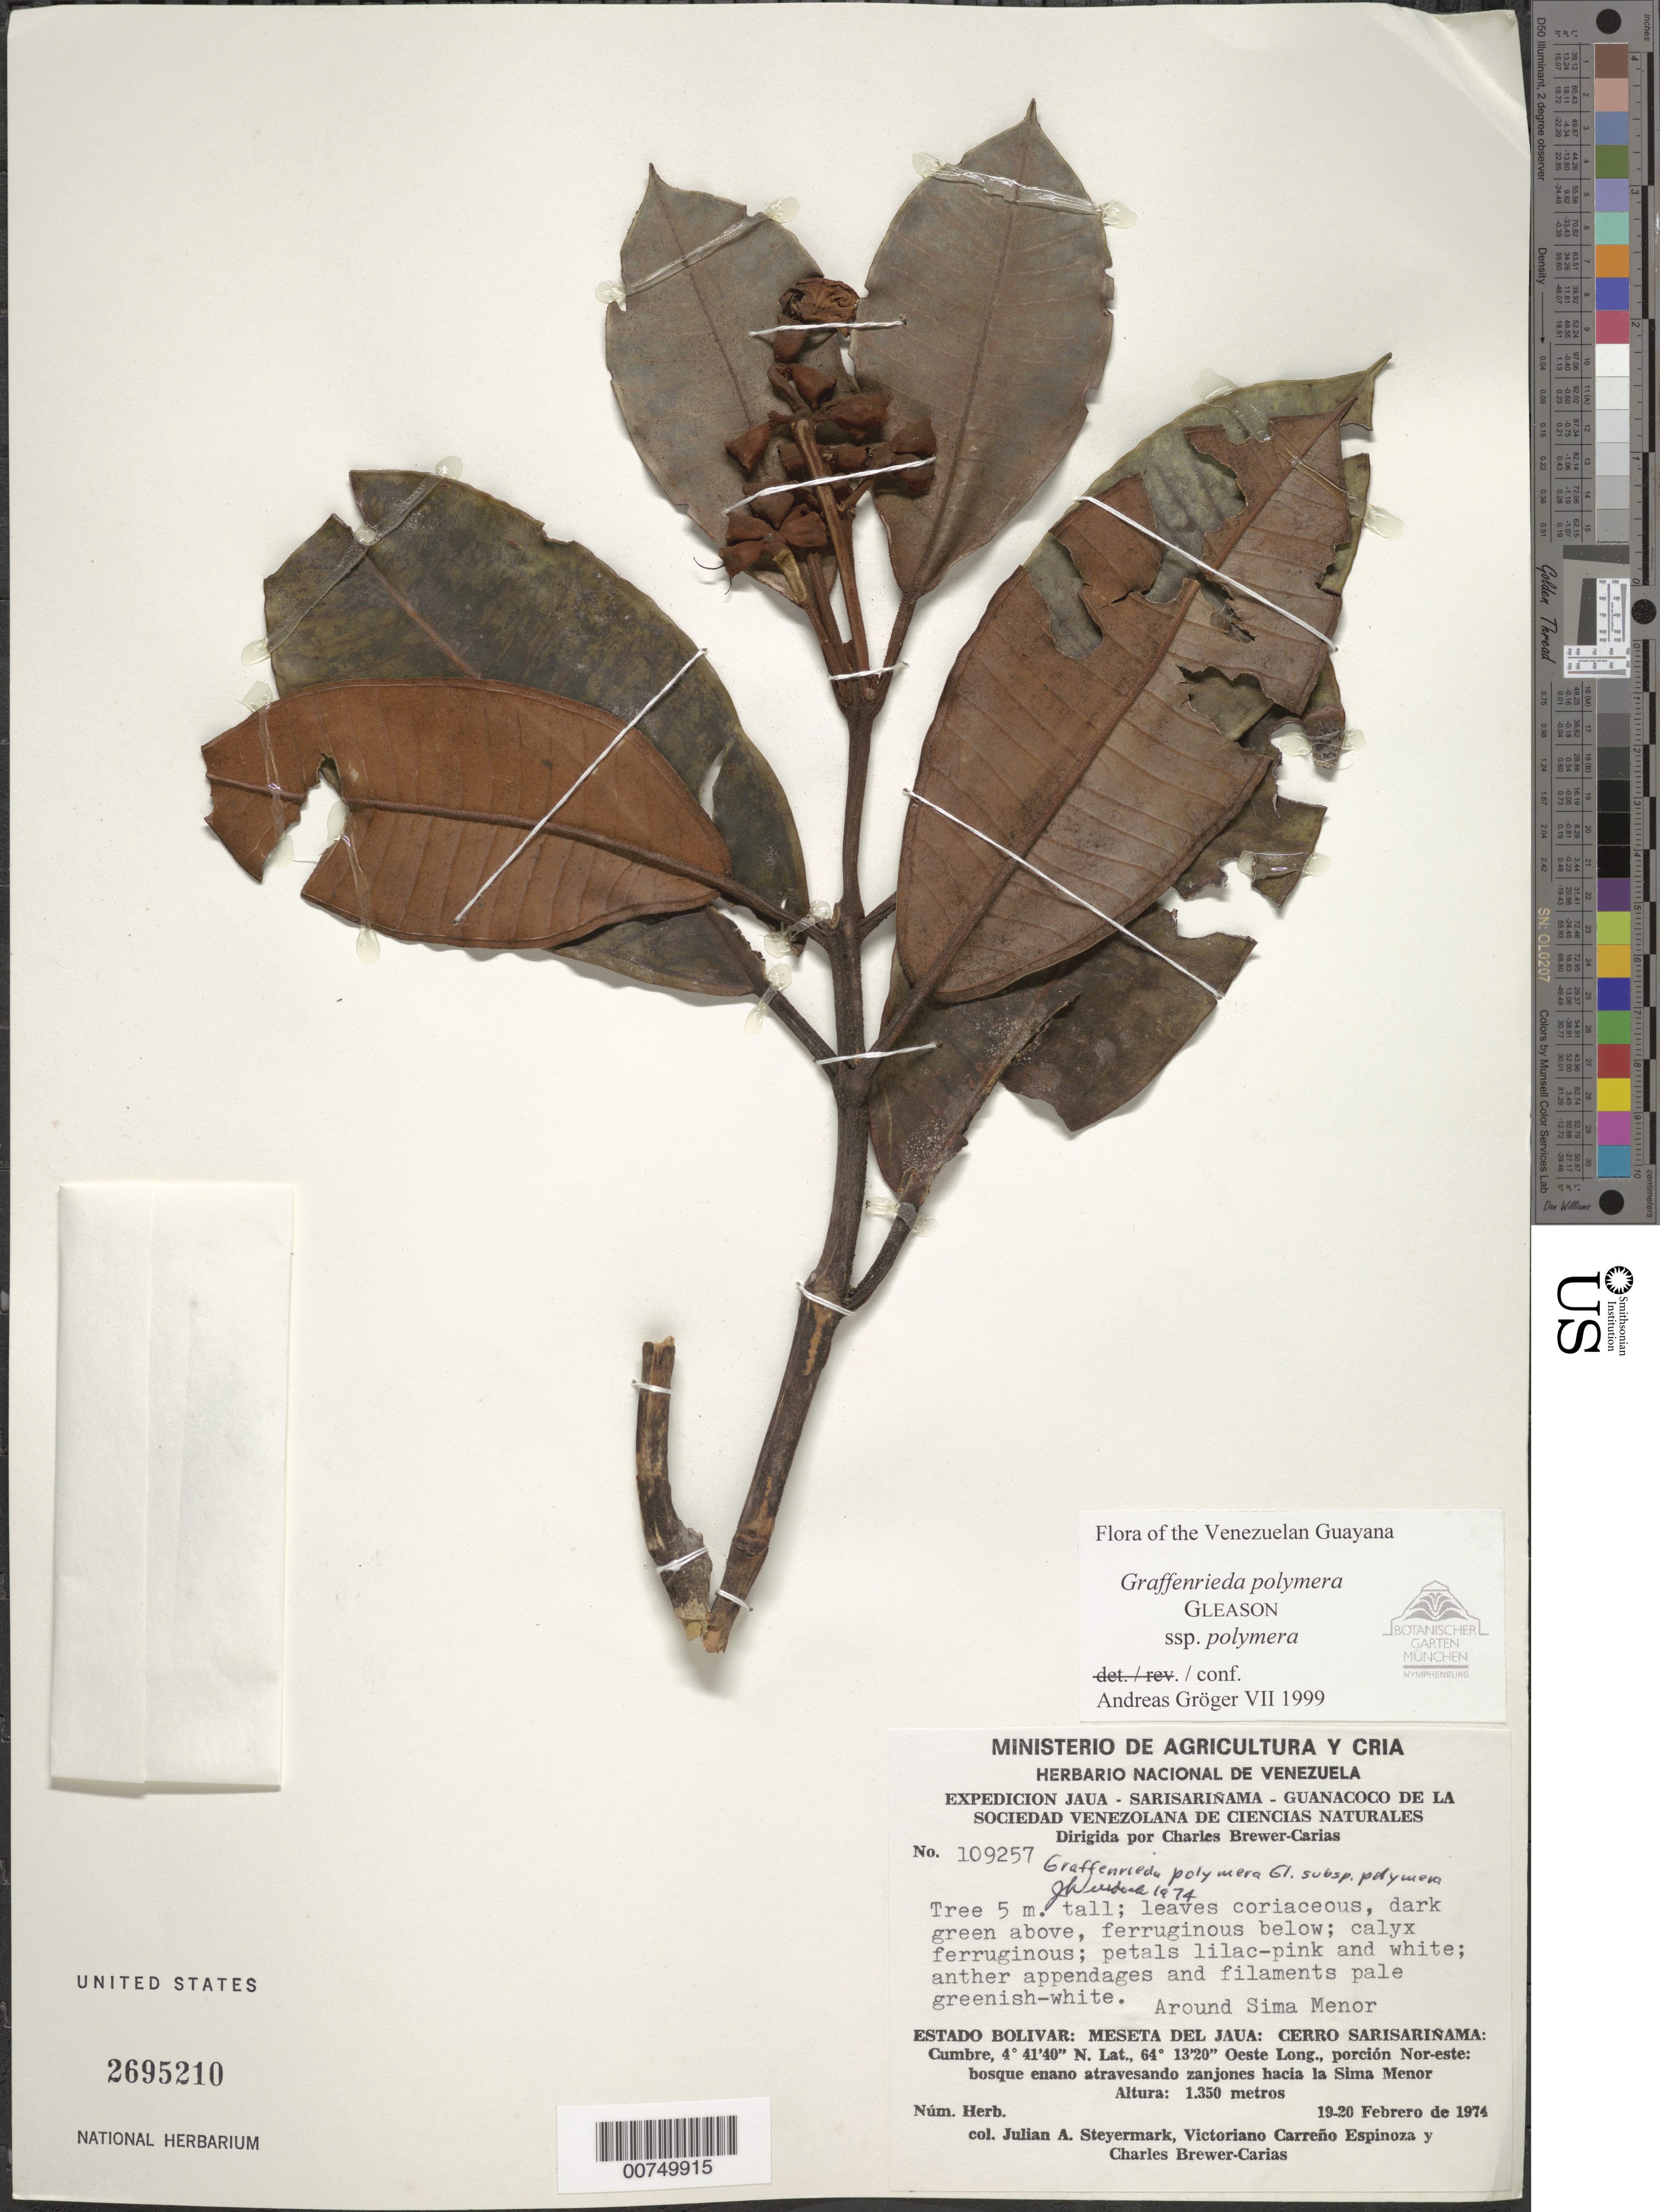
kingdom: Plantae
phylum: Tracheophyta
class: Magnoliopsida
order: Myrtales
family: Melastomataceae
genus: Graffenrieda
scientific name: Graffenrieda polymera subsp. polymera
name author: Gleason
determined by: Gröger, A.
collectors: J. Steyermark, V. Carreño E. & C. Brewer-Carias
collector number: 109257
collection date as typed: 19-Feb-74 to 20-Feb-74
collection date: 1974-02-19/1974-02-20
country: Venezuela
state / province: Bolívar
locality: Meseta del Jaua: Cerro Sarisariñama, summit; around Sima Menor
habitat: Bosque enano atravesadandro zanjones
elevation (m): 1350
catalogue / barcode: US 2695210